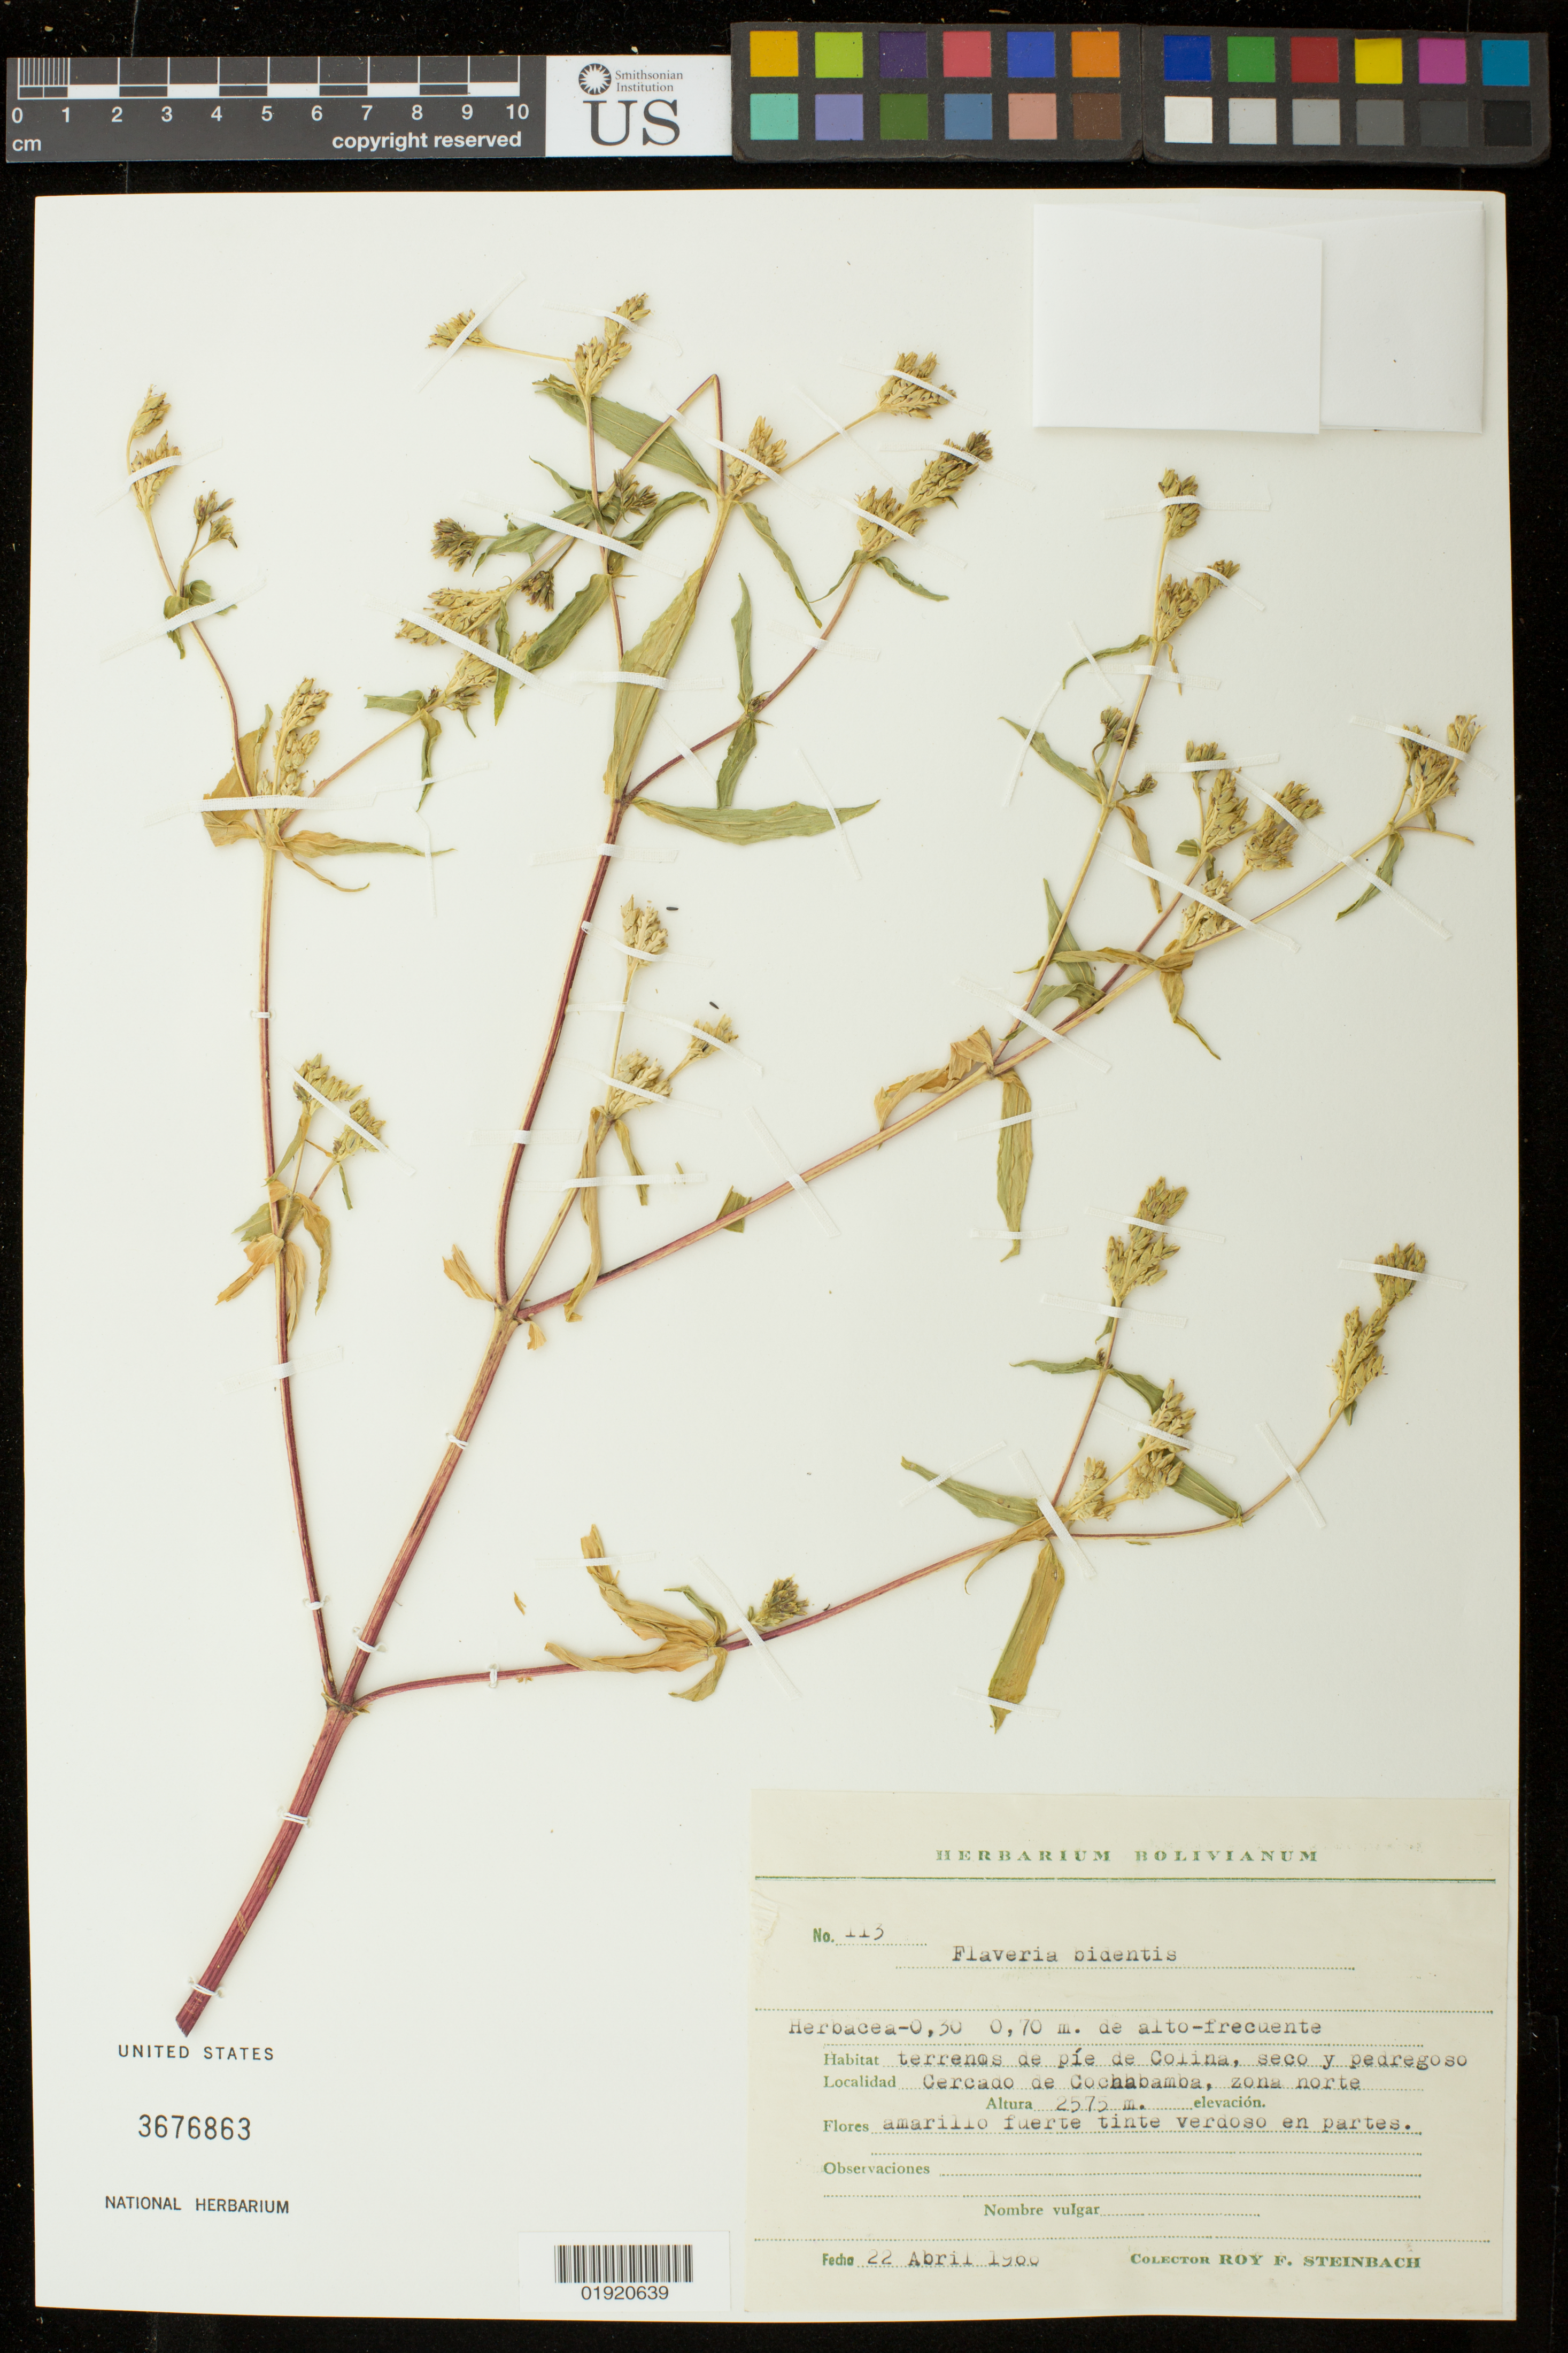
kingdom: Plantae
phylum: Tracheophyta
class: Magnoliopsida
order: Asterales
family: Asteraceae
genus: Flaveria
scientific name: Flaveria bidentis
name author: (L.) Kuntze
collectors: R. F. Steinbach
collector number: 113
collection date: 1966-04-22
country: Bolivia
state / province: Cochabamba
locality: Cercado de Cochabamba, zona norte.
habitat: Terrenos de pie de Colina, seco y pedregoso.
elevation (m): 2575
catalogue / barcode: US 3676863